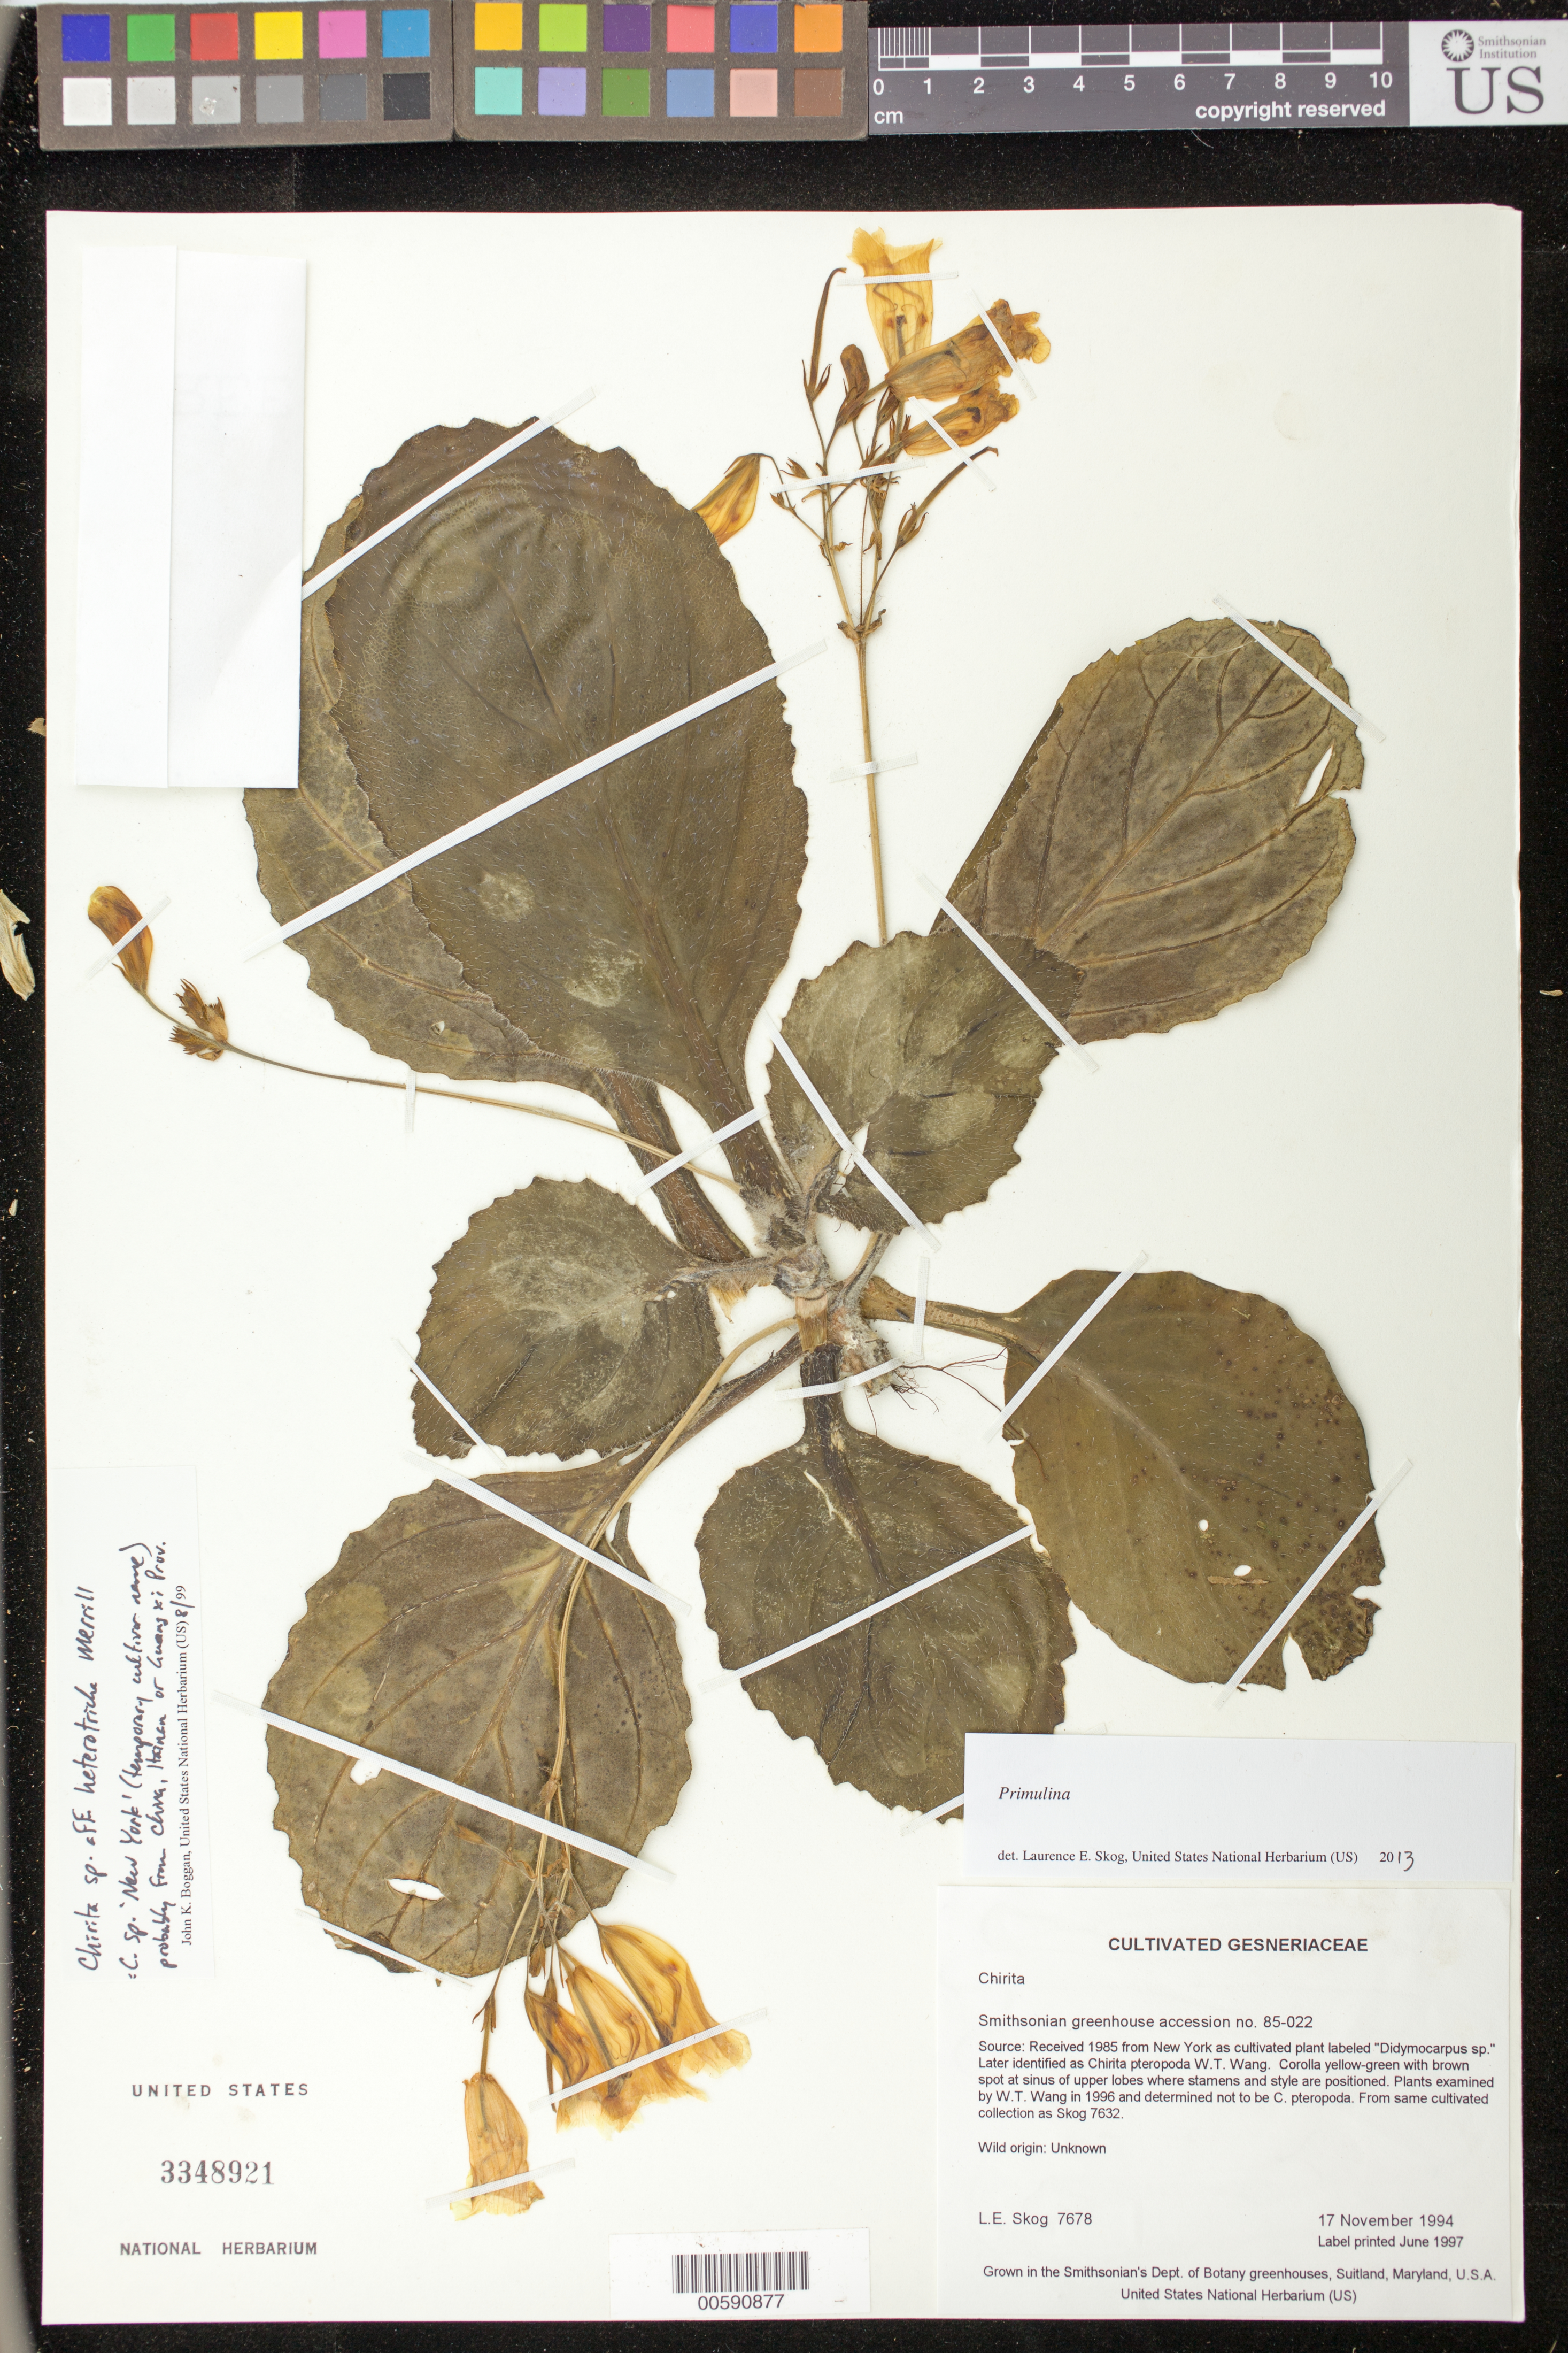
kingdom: Plantae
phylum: Tracheophyta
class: Magnoliopsida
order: Lamiales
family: Gesneriaceae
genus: Primulina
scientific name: Primulina sp.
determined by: Skog, Laurence E.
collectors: L. E. Skog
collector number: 7678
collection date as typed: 17 Nov 1994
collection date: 1994-11-17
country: United States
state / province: Maryland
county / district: Prince George's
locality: Grown in the Smithsonian's Dept. of Botany greenhouses, Suitland, Maryland, U.S.A.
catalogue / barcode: US 3348921